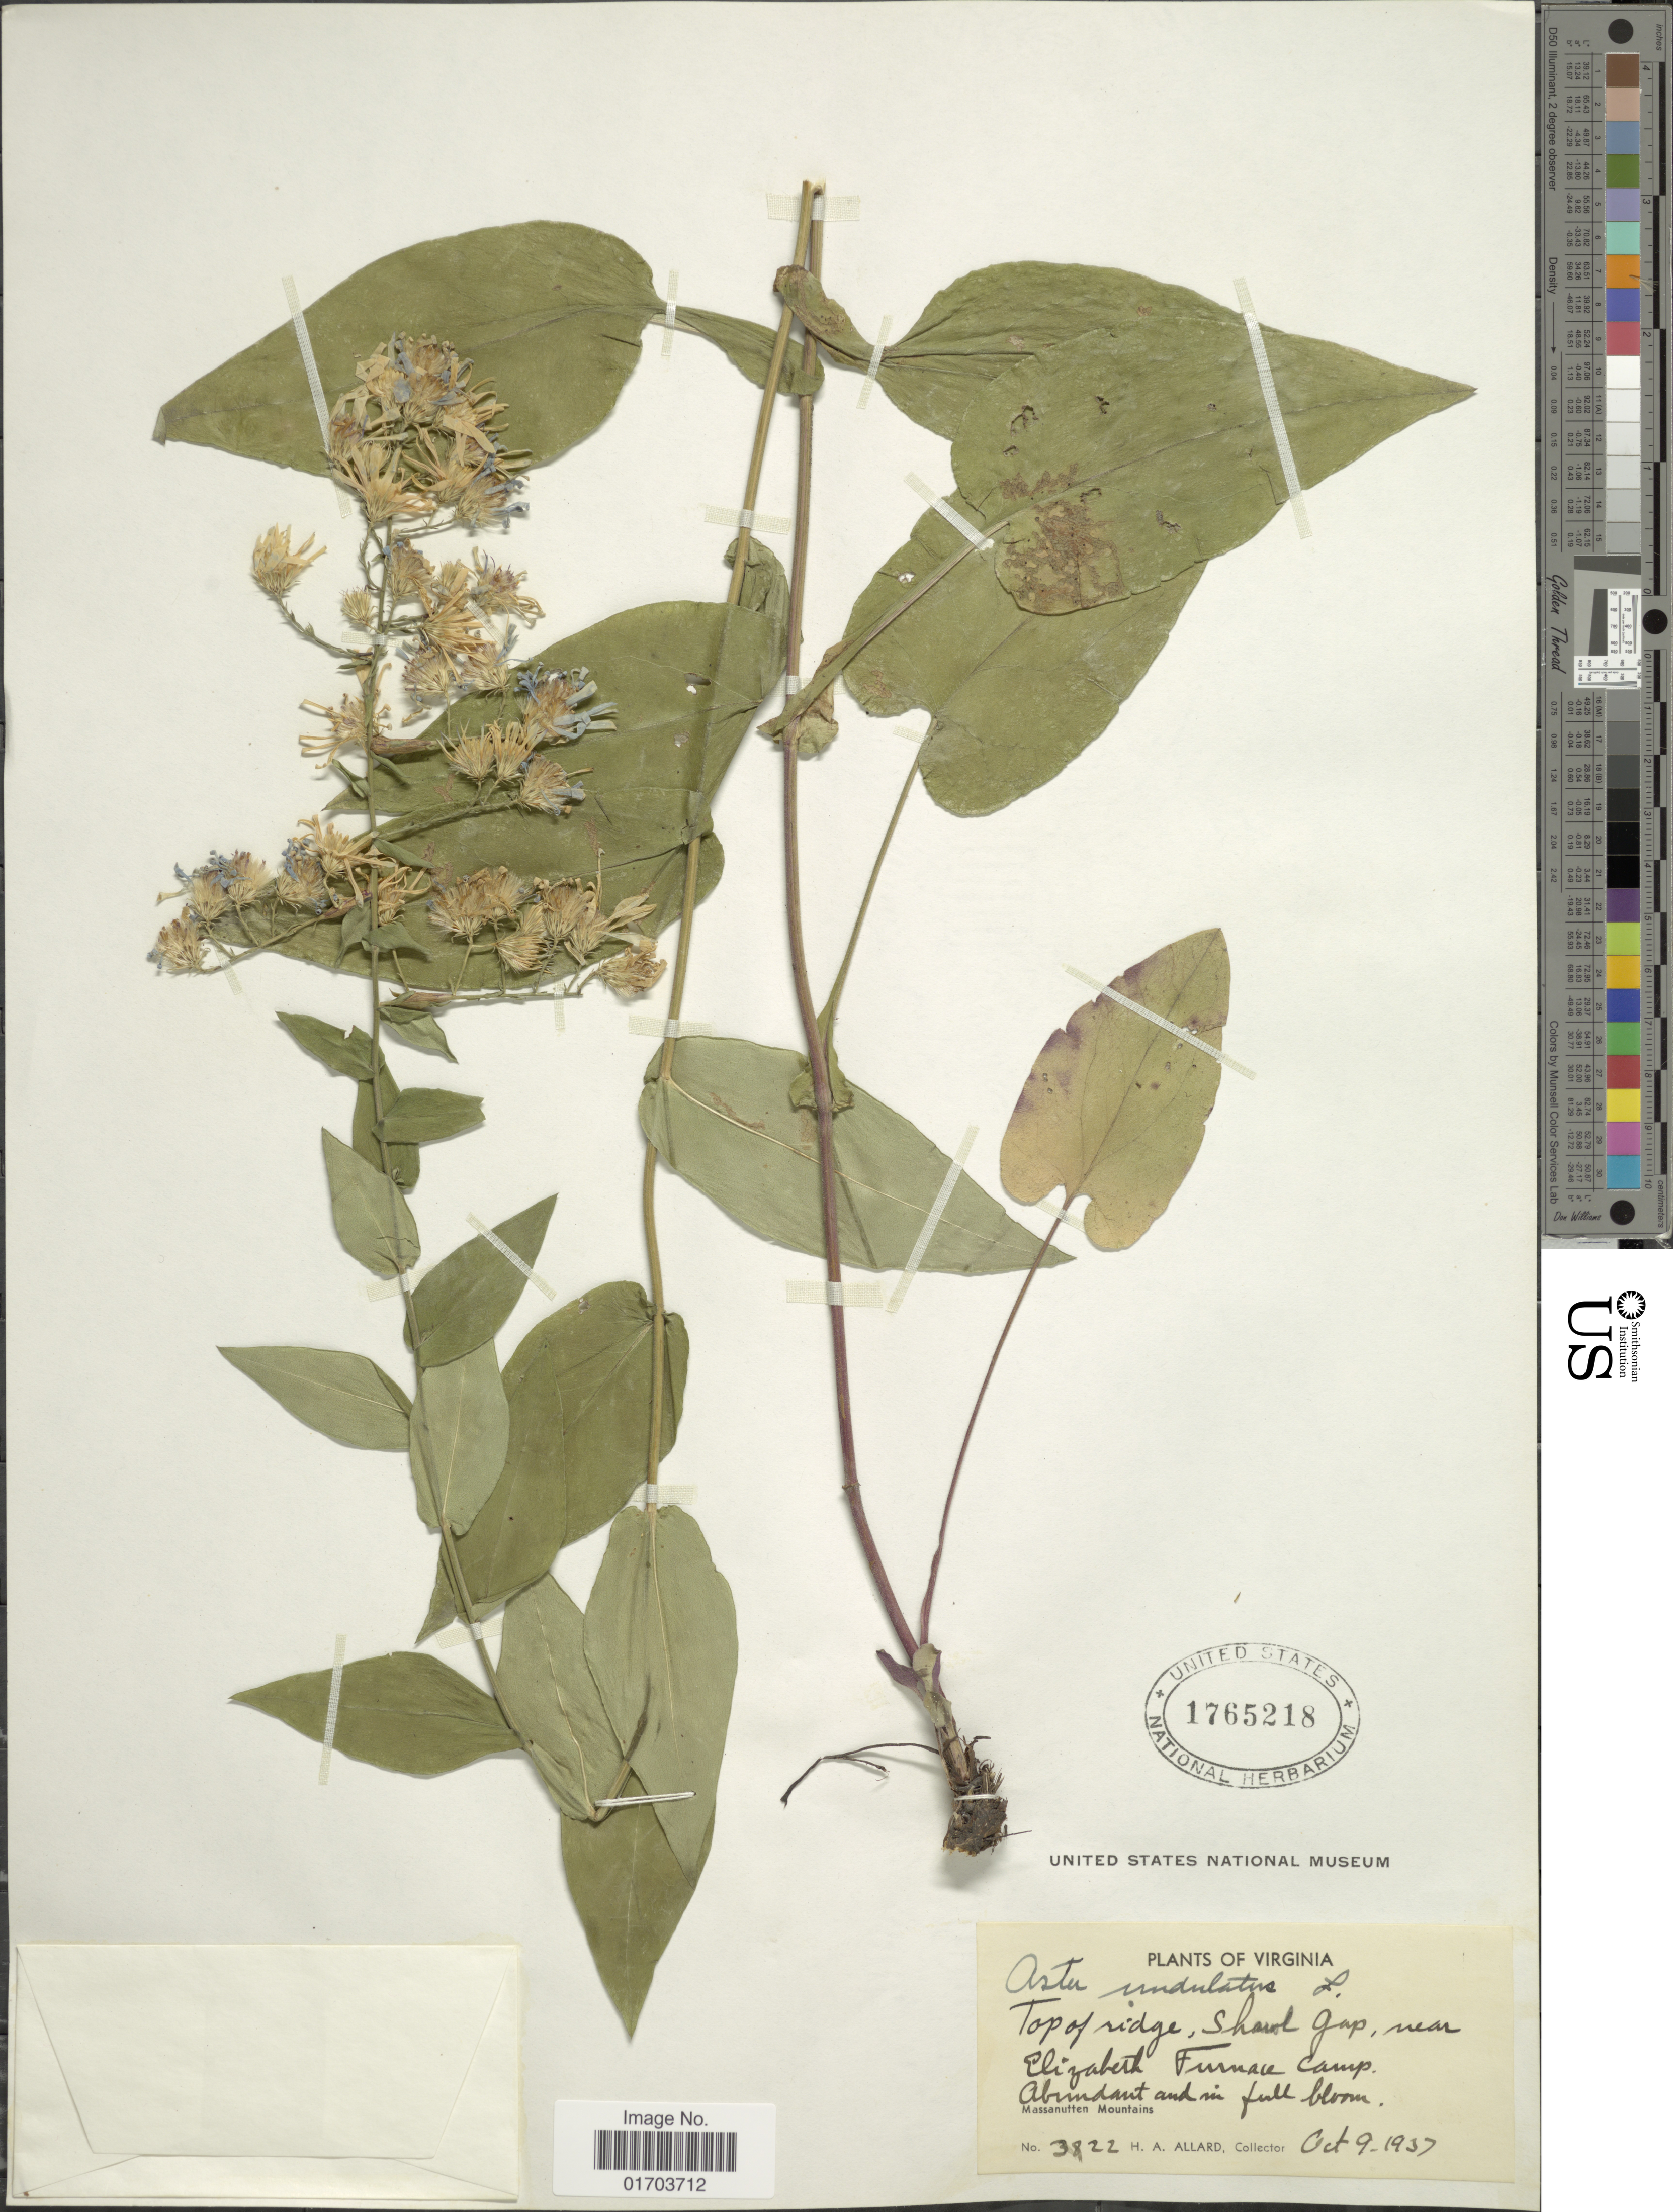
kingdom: Plantae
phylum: Tracheophyta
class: Magnoliopsida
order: Asterales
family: Asteraceae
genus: Symphyotrichum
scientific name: Symphyotrichum undulatum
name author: (L.) G.L. Nesom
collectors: H. A. Allard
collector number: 3822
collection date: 1937-10-09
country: United States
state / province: Virginia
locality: Virginia. Top of ridge, Shawl Gap, near Elizabeth Furnace camp. Massanutten Mountains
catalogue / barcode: US 1765218